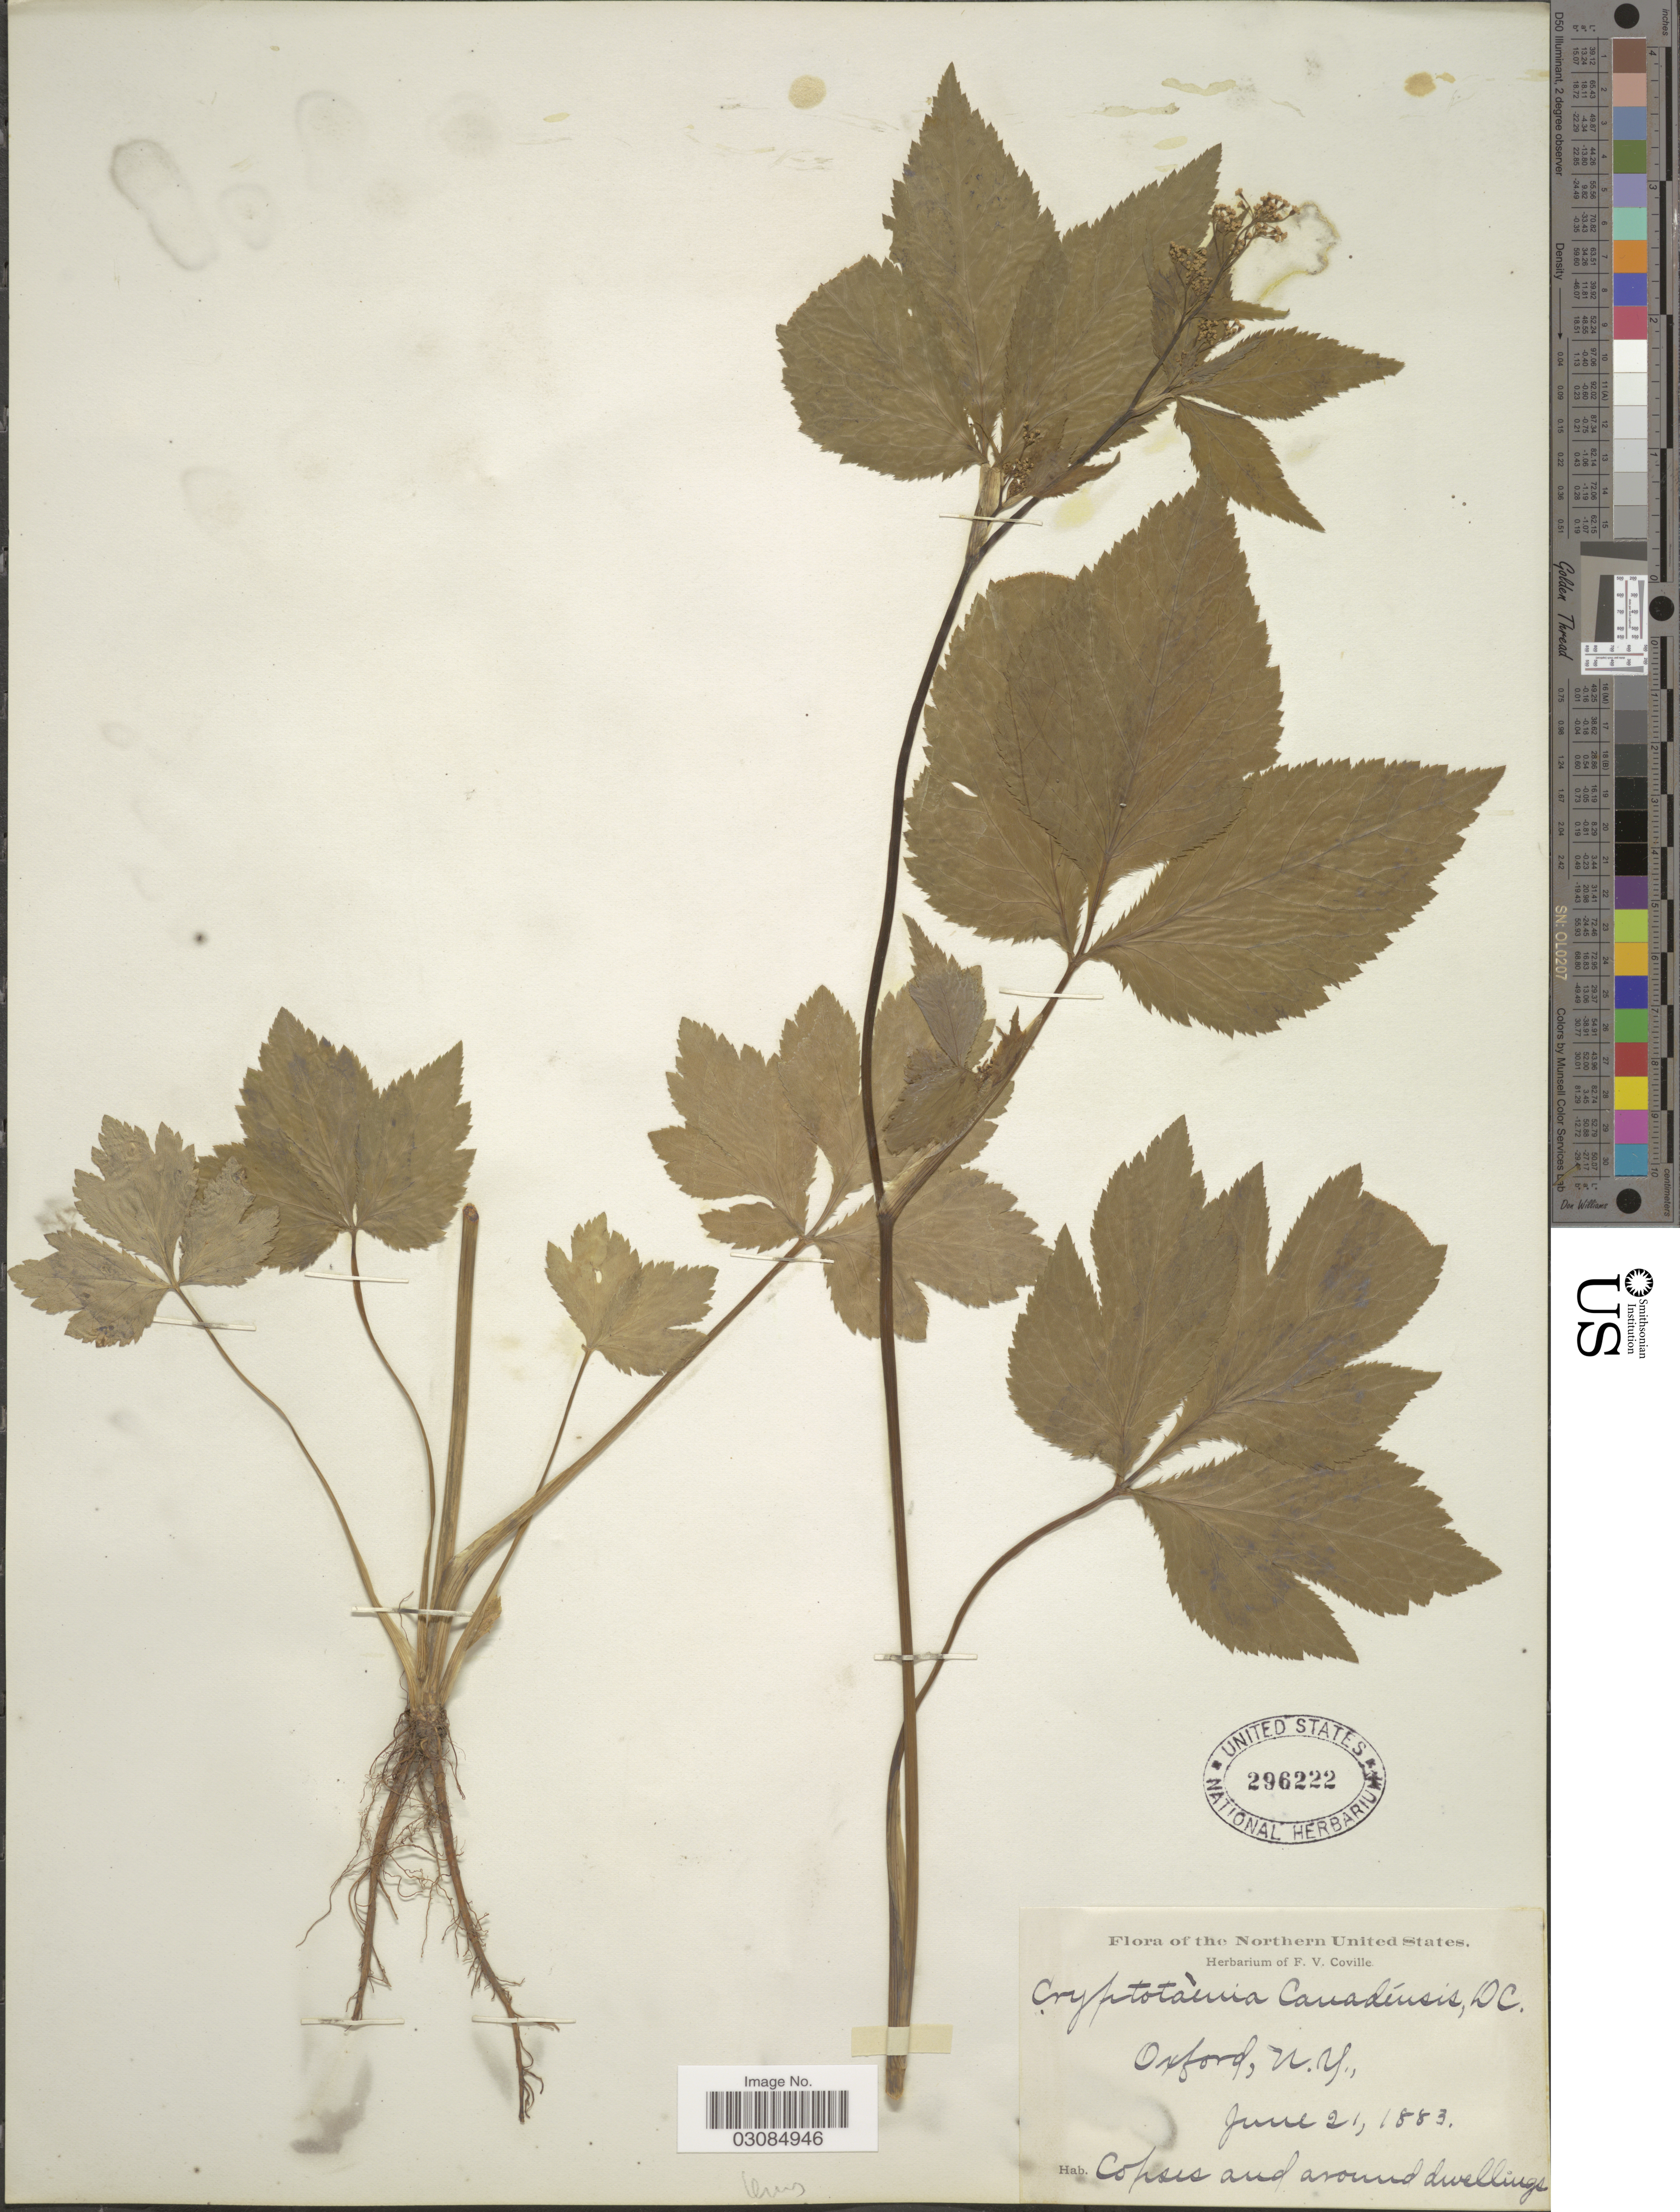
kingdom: Plantae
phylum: Tracheophyta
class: Magnoliopsida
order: Apiales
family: Apiaceae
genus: Cryptotaenia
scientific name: Cryptotaenia canadensis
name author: (L.) DC.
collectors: ex herb. F. V. Coville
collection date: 1883-06-21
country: United States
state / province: New York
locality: Northern United Stated. Oxford.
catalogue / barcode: US 296222